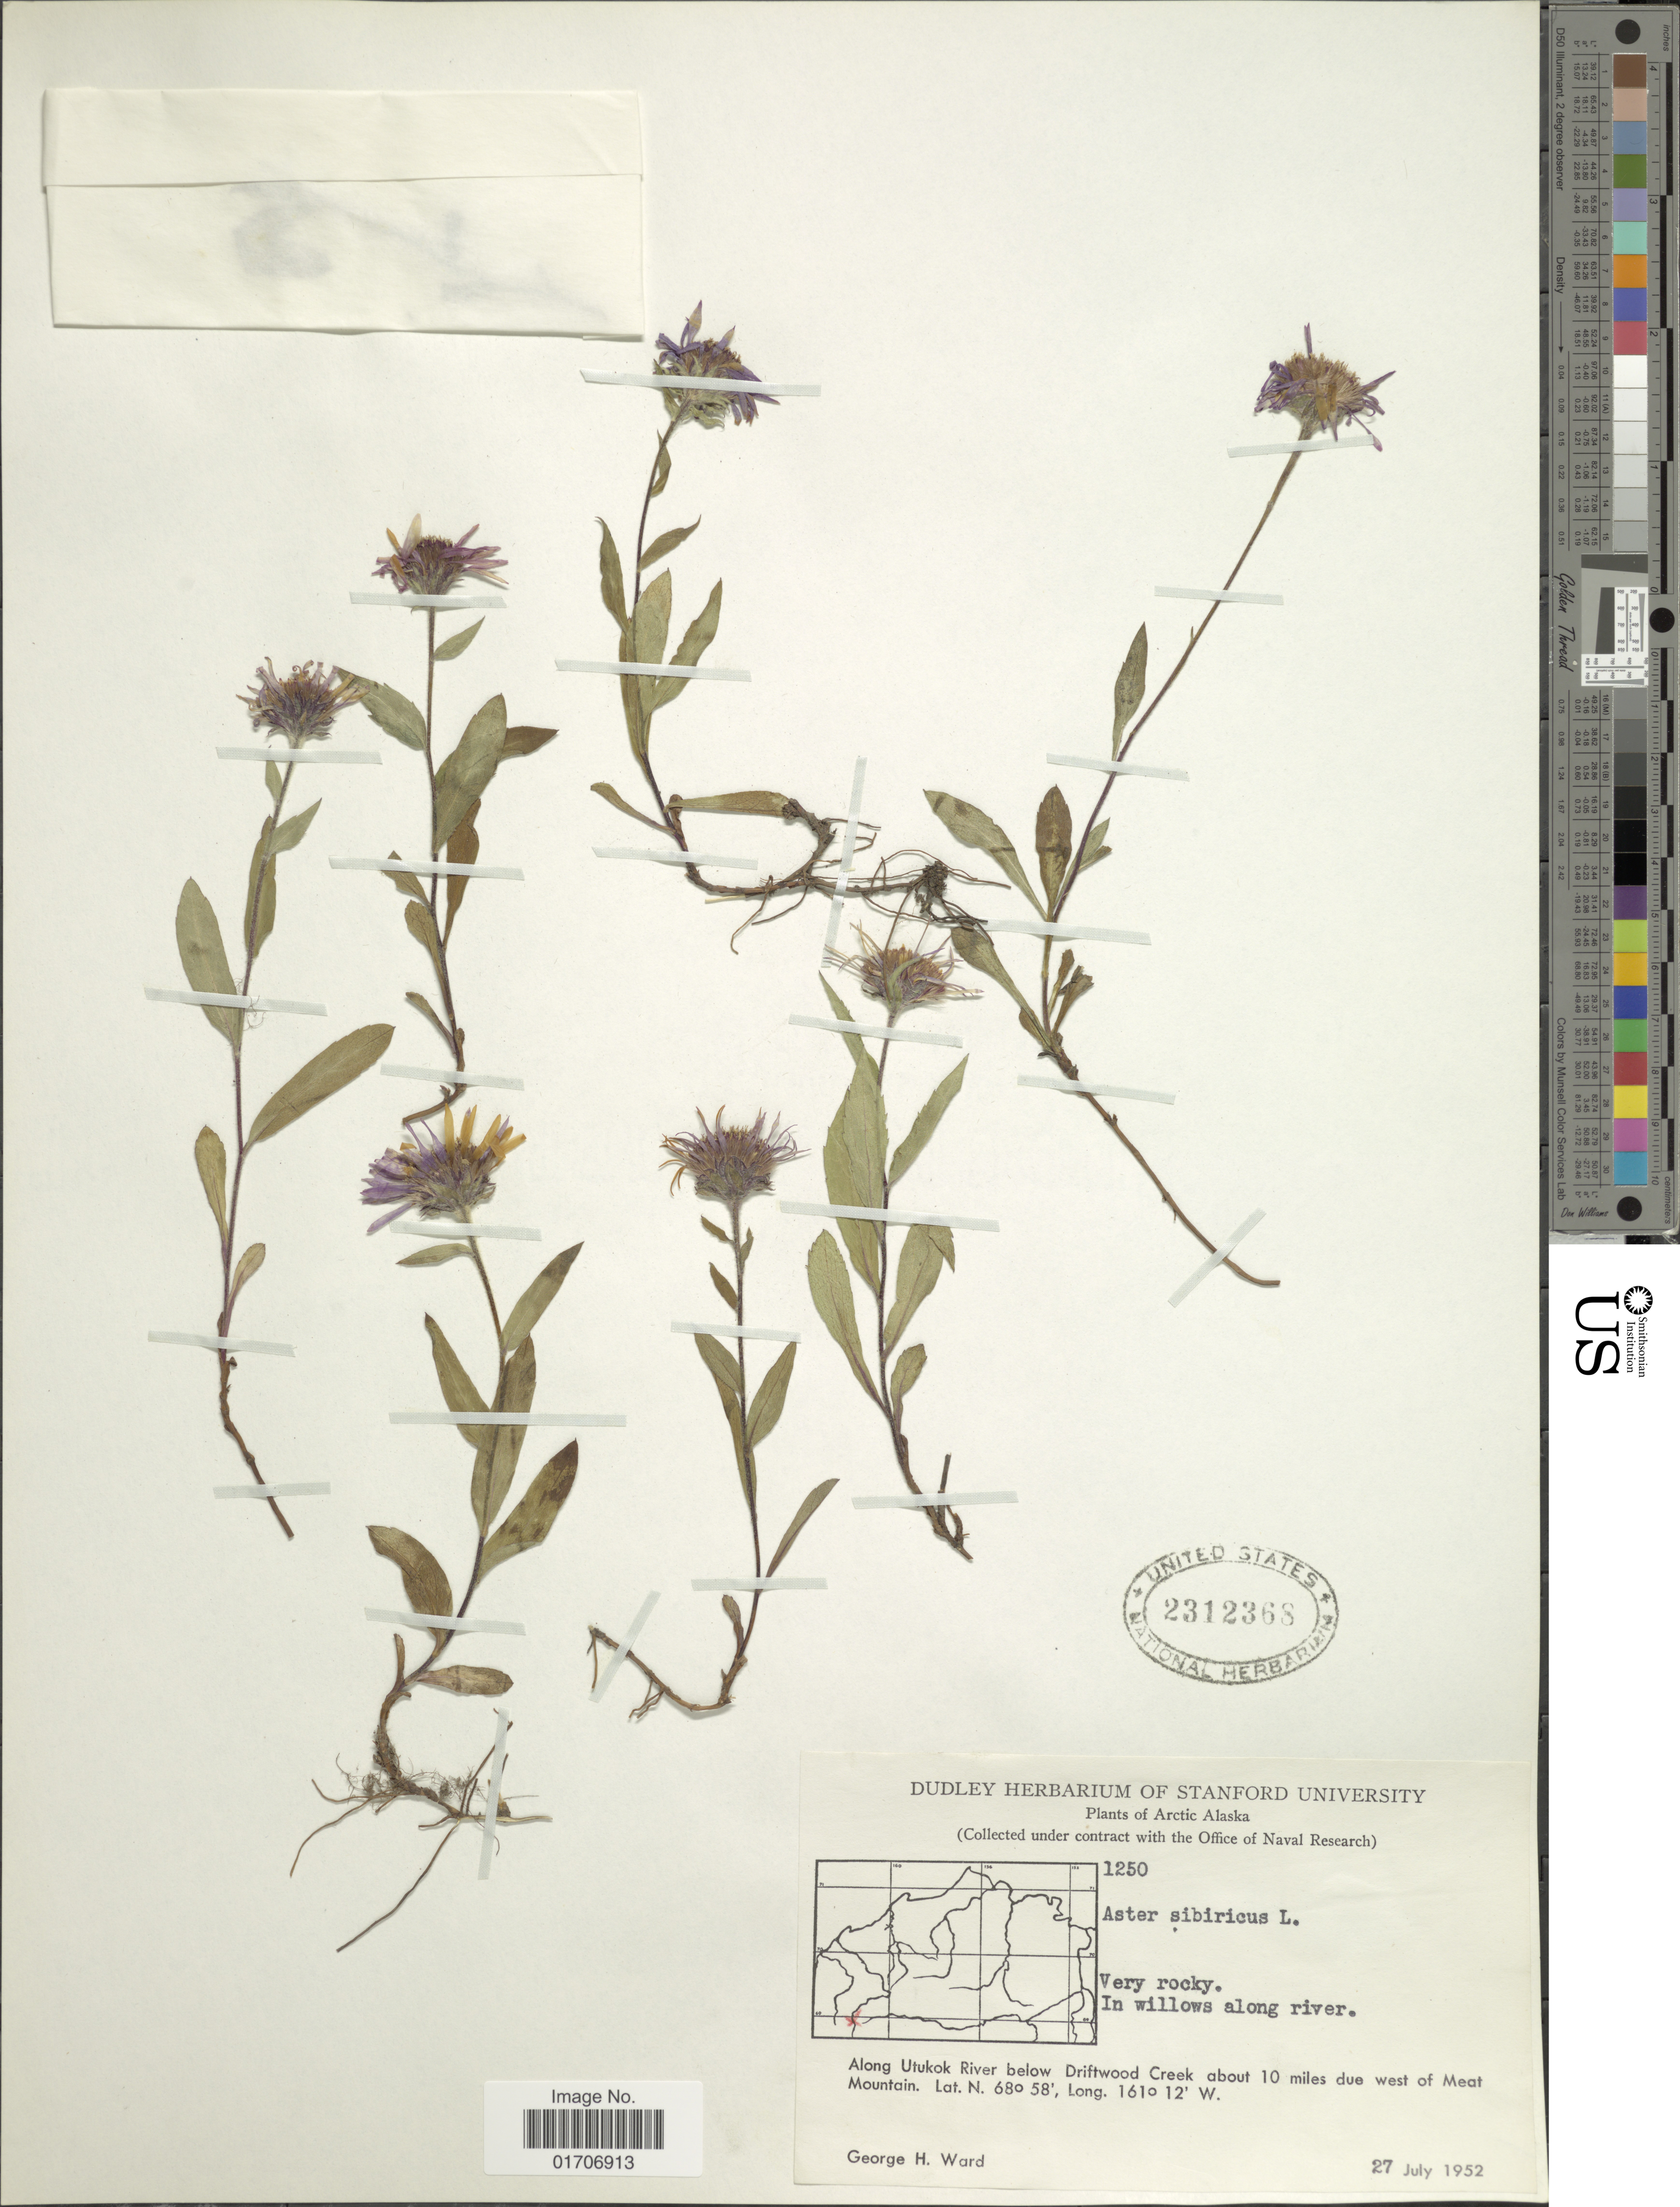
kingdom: Plantae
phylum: Tracheophyta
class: Magnoliopsida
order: Asterales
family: Asteraceae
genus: Eurybia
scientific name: Eurybia sibirica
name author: (L.) G.L. Nesom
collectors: G. H. Ward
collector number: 1250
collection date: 1952-07-27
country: United States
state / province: Alaska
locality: Arctic Alaska. Along Utukok River below Driftwood Creek about 10 miles due west of Meat Mountain.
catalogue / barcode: US 2312368